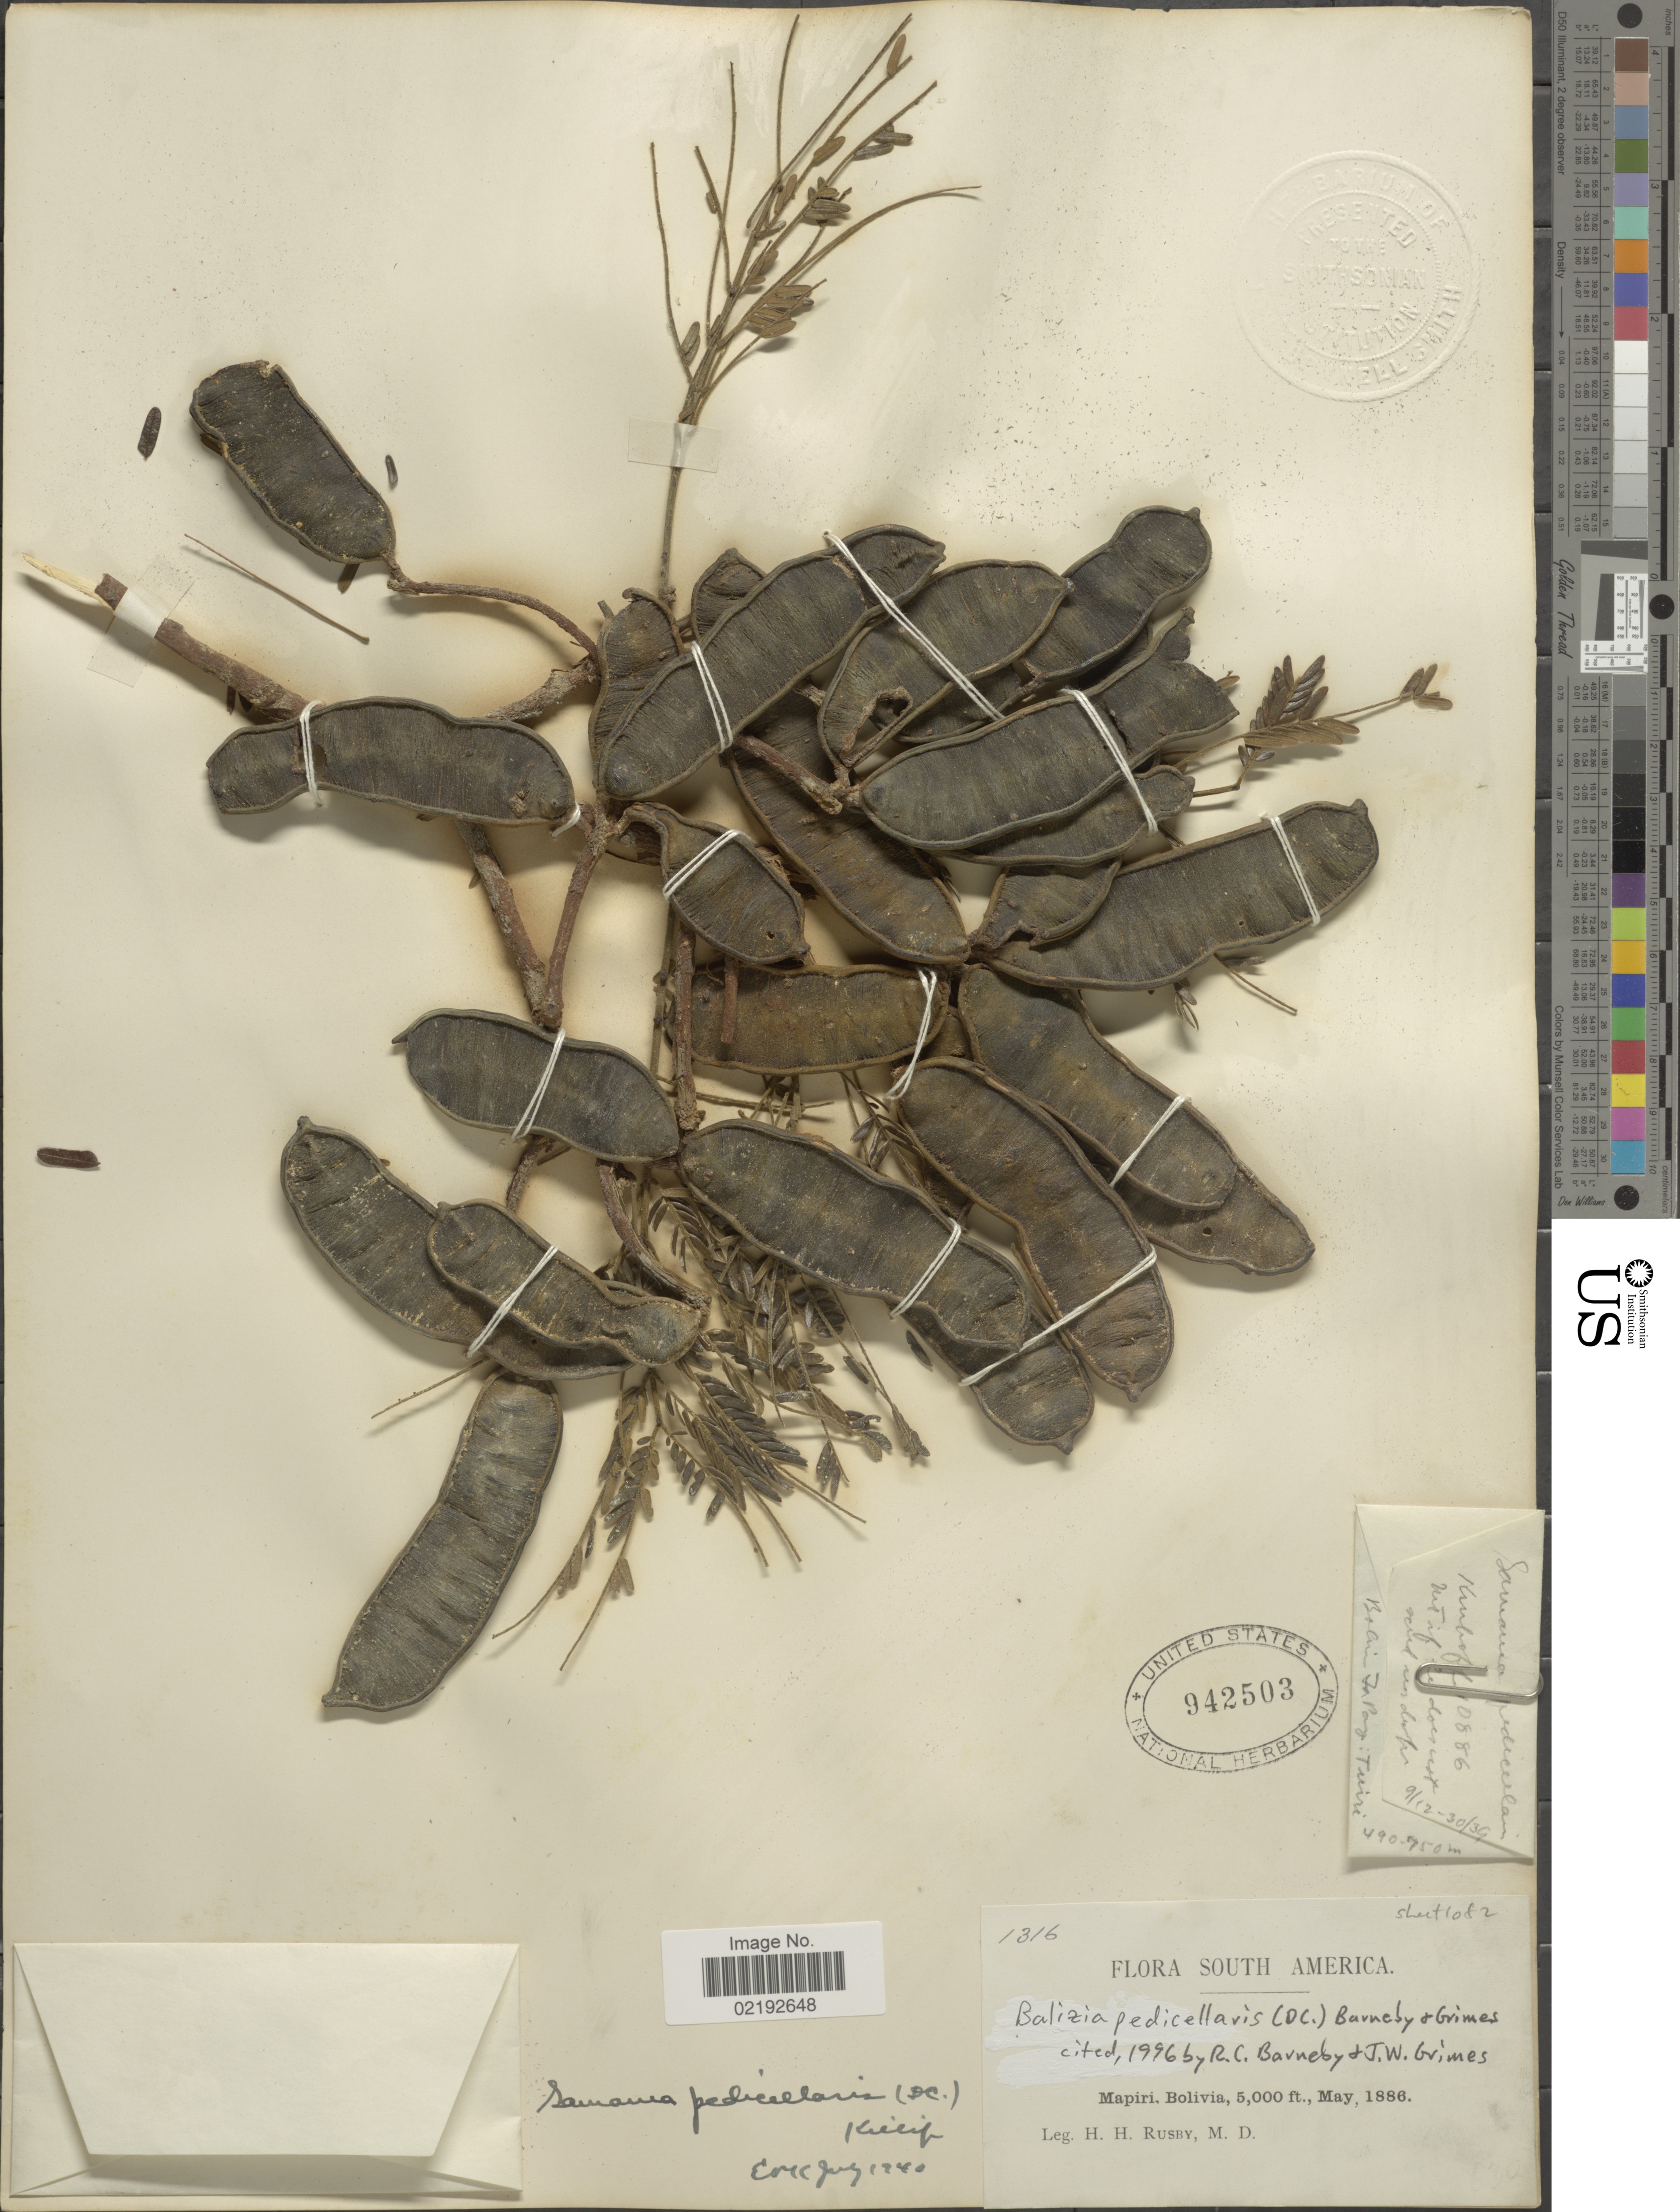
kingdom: Plantae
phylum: Tracheophyta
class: Magnoliopsida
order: Fabales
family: Fabaceae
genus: Hydrochorea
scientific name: Hydrochorea pedicellaris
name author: (DC.) M.V.B. Soares et al.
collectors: H. H. Rusby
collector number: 1316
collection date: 1886-05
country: Bolivia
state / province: La Páz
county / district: Larecaja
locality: Mapiri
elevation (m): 1524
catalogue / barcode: US 942503